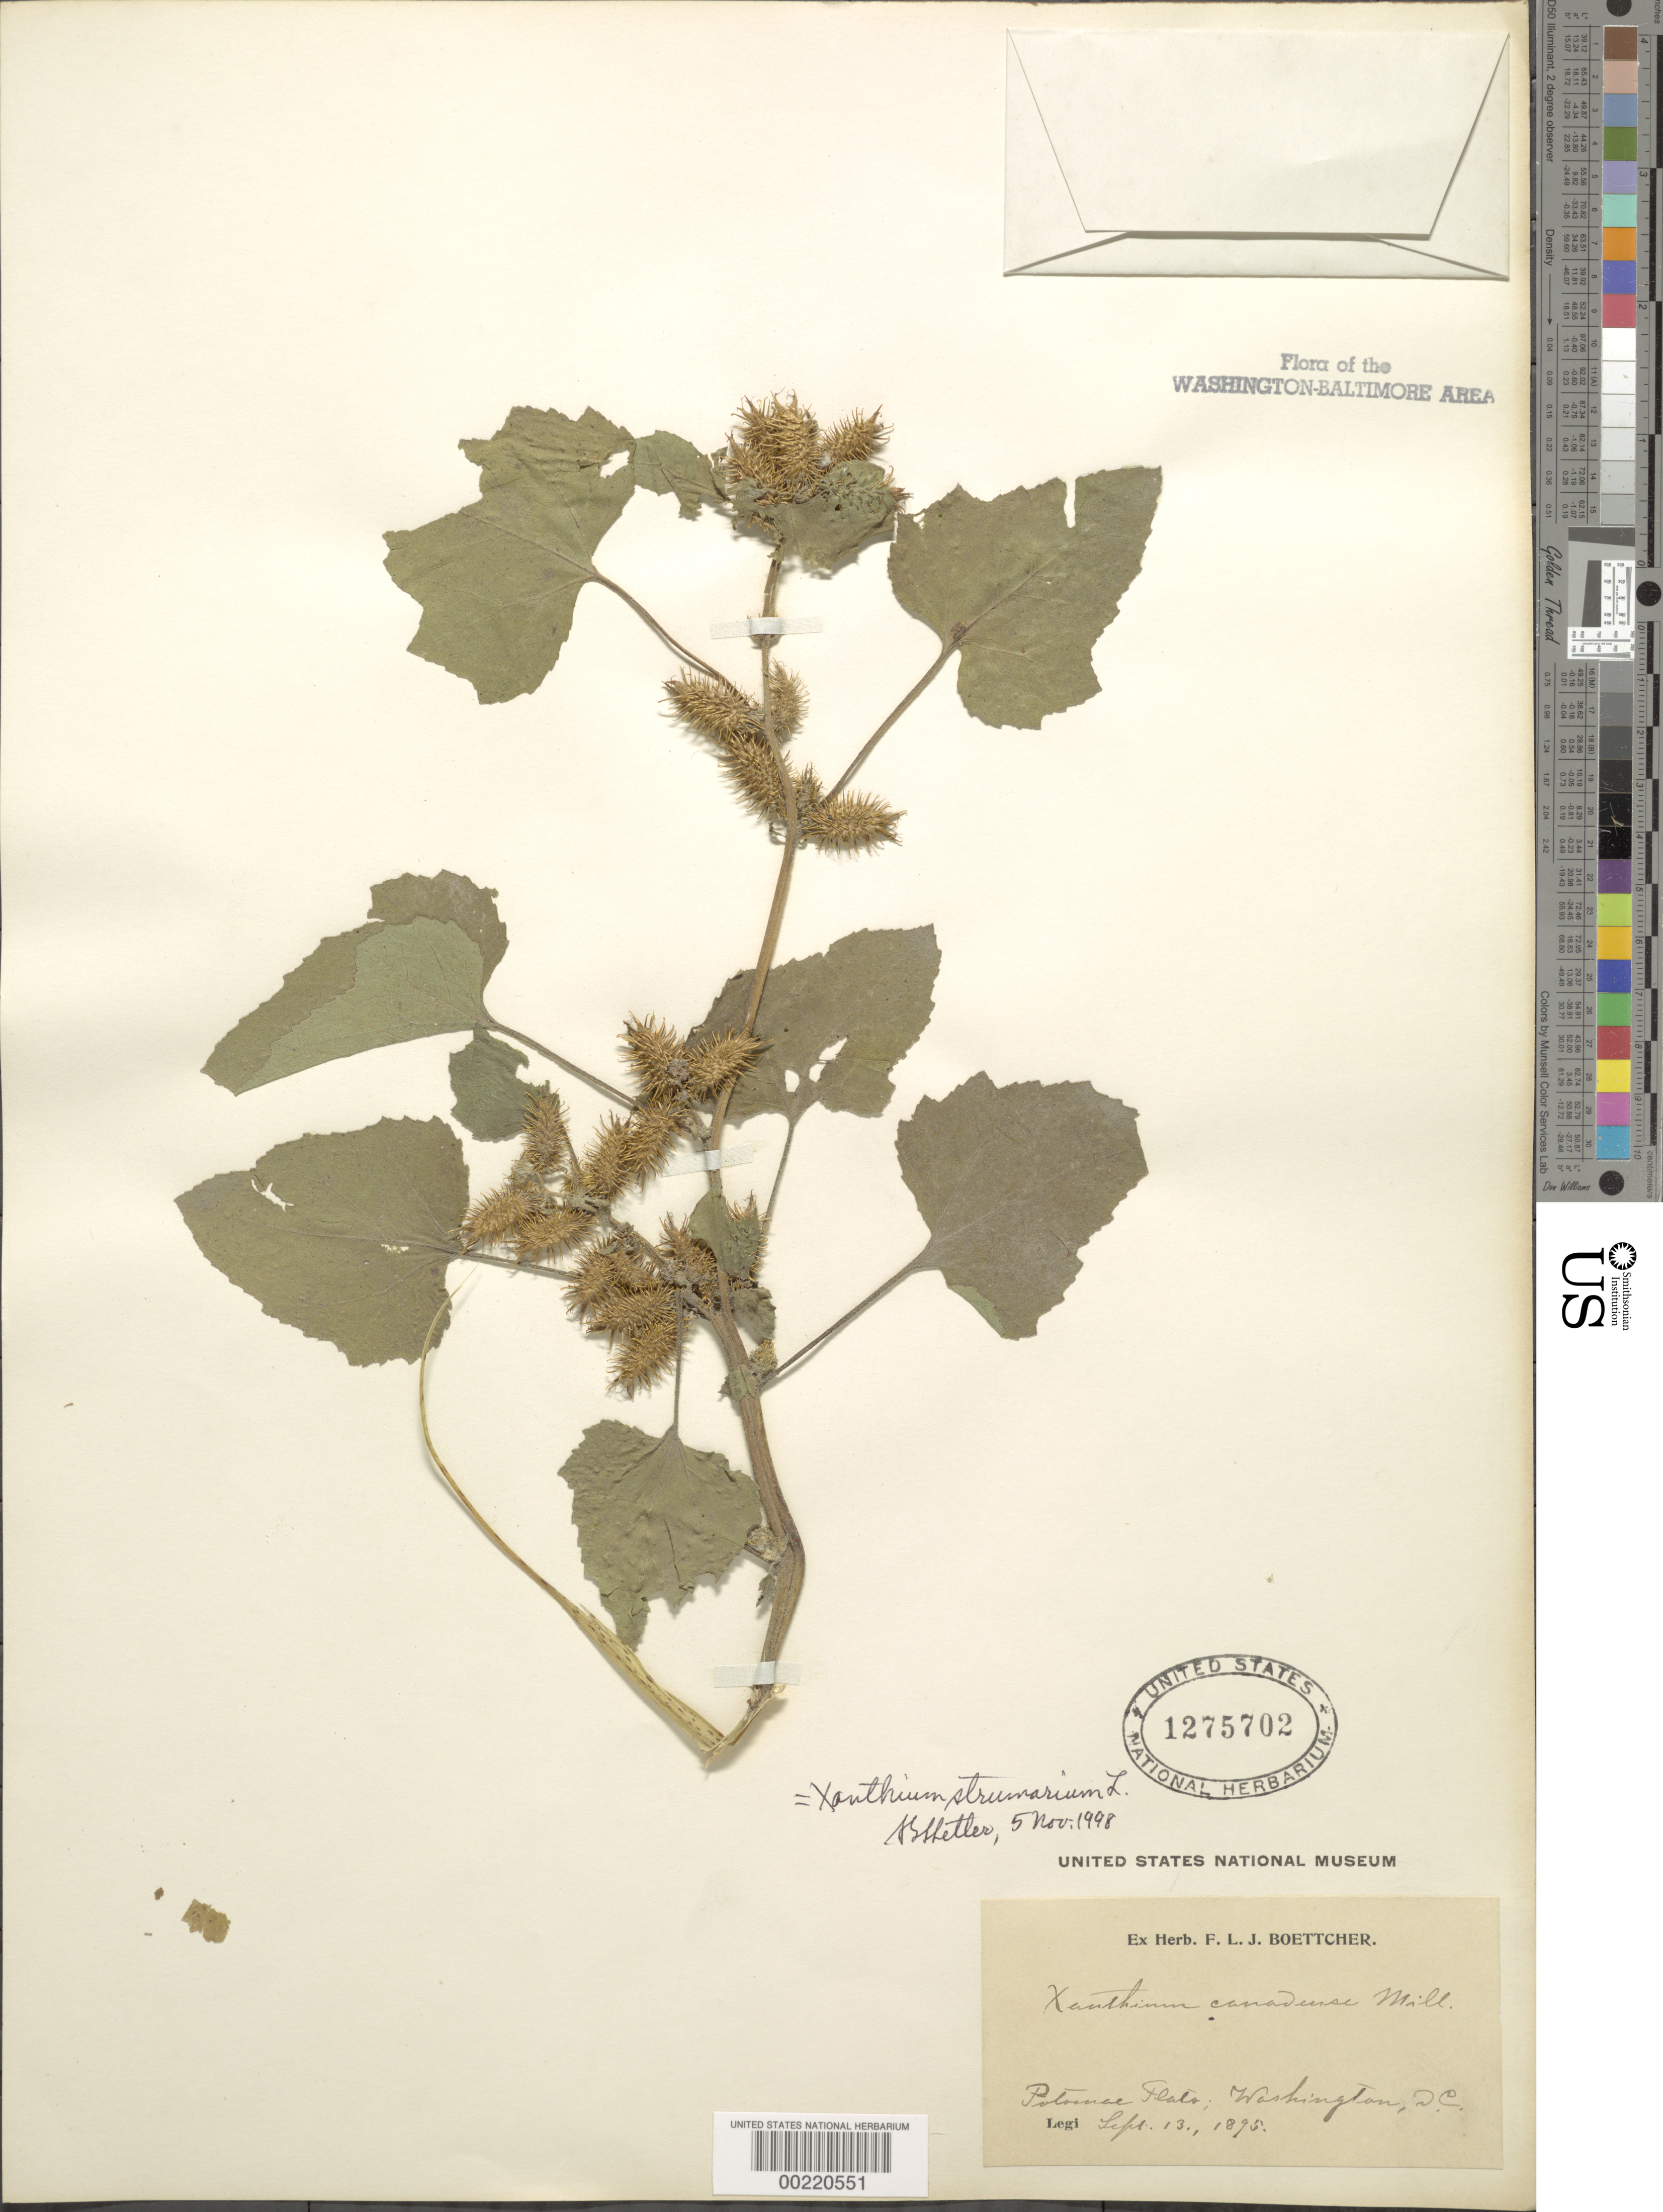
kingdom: Plantae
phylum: Tracheophyta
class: Magnoliopsida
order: Asterales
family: Asteraceae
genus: Xanthium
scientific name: Xanthium strumarium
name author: L.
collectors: F. Boettcher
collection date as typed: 13 Sep 1895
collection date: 1895-09-13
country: United States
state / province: District of Columbia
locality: Potomac flats C. & O. Canal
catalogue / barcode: US 1275702